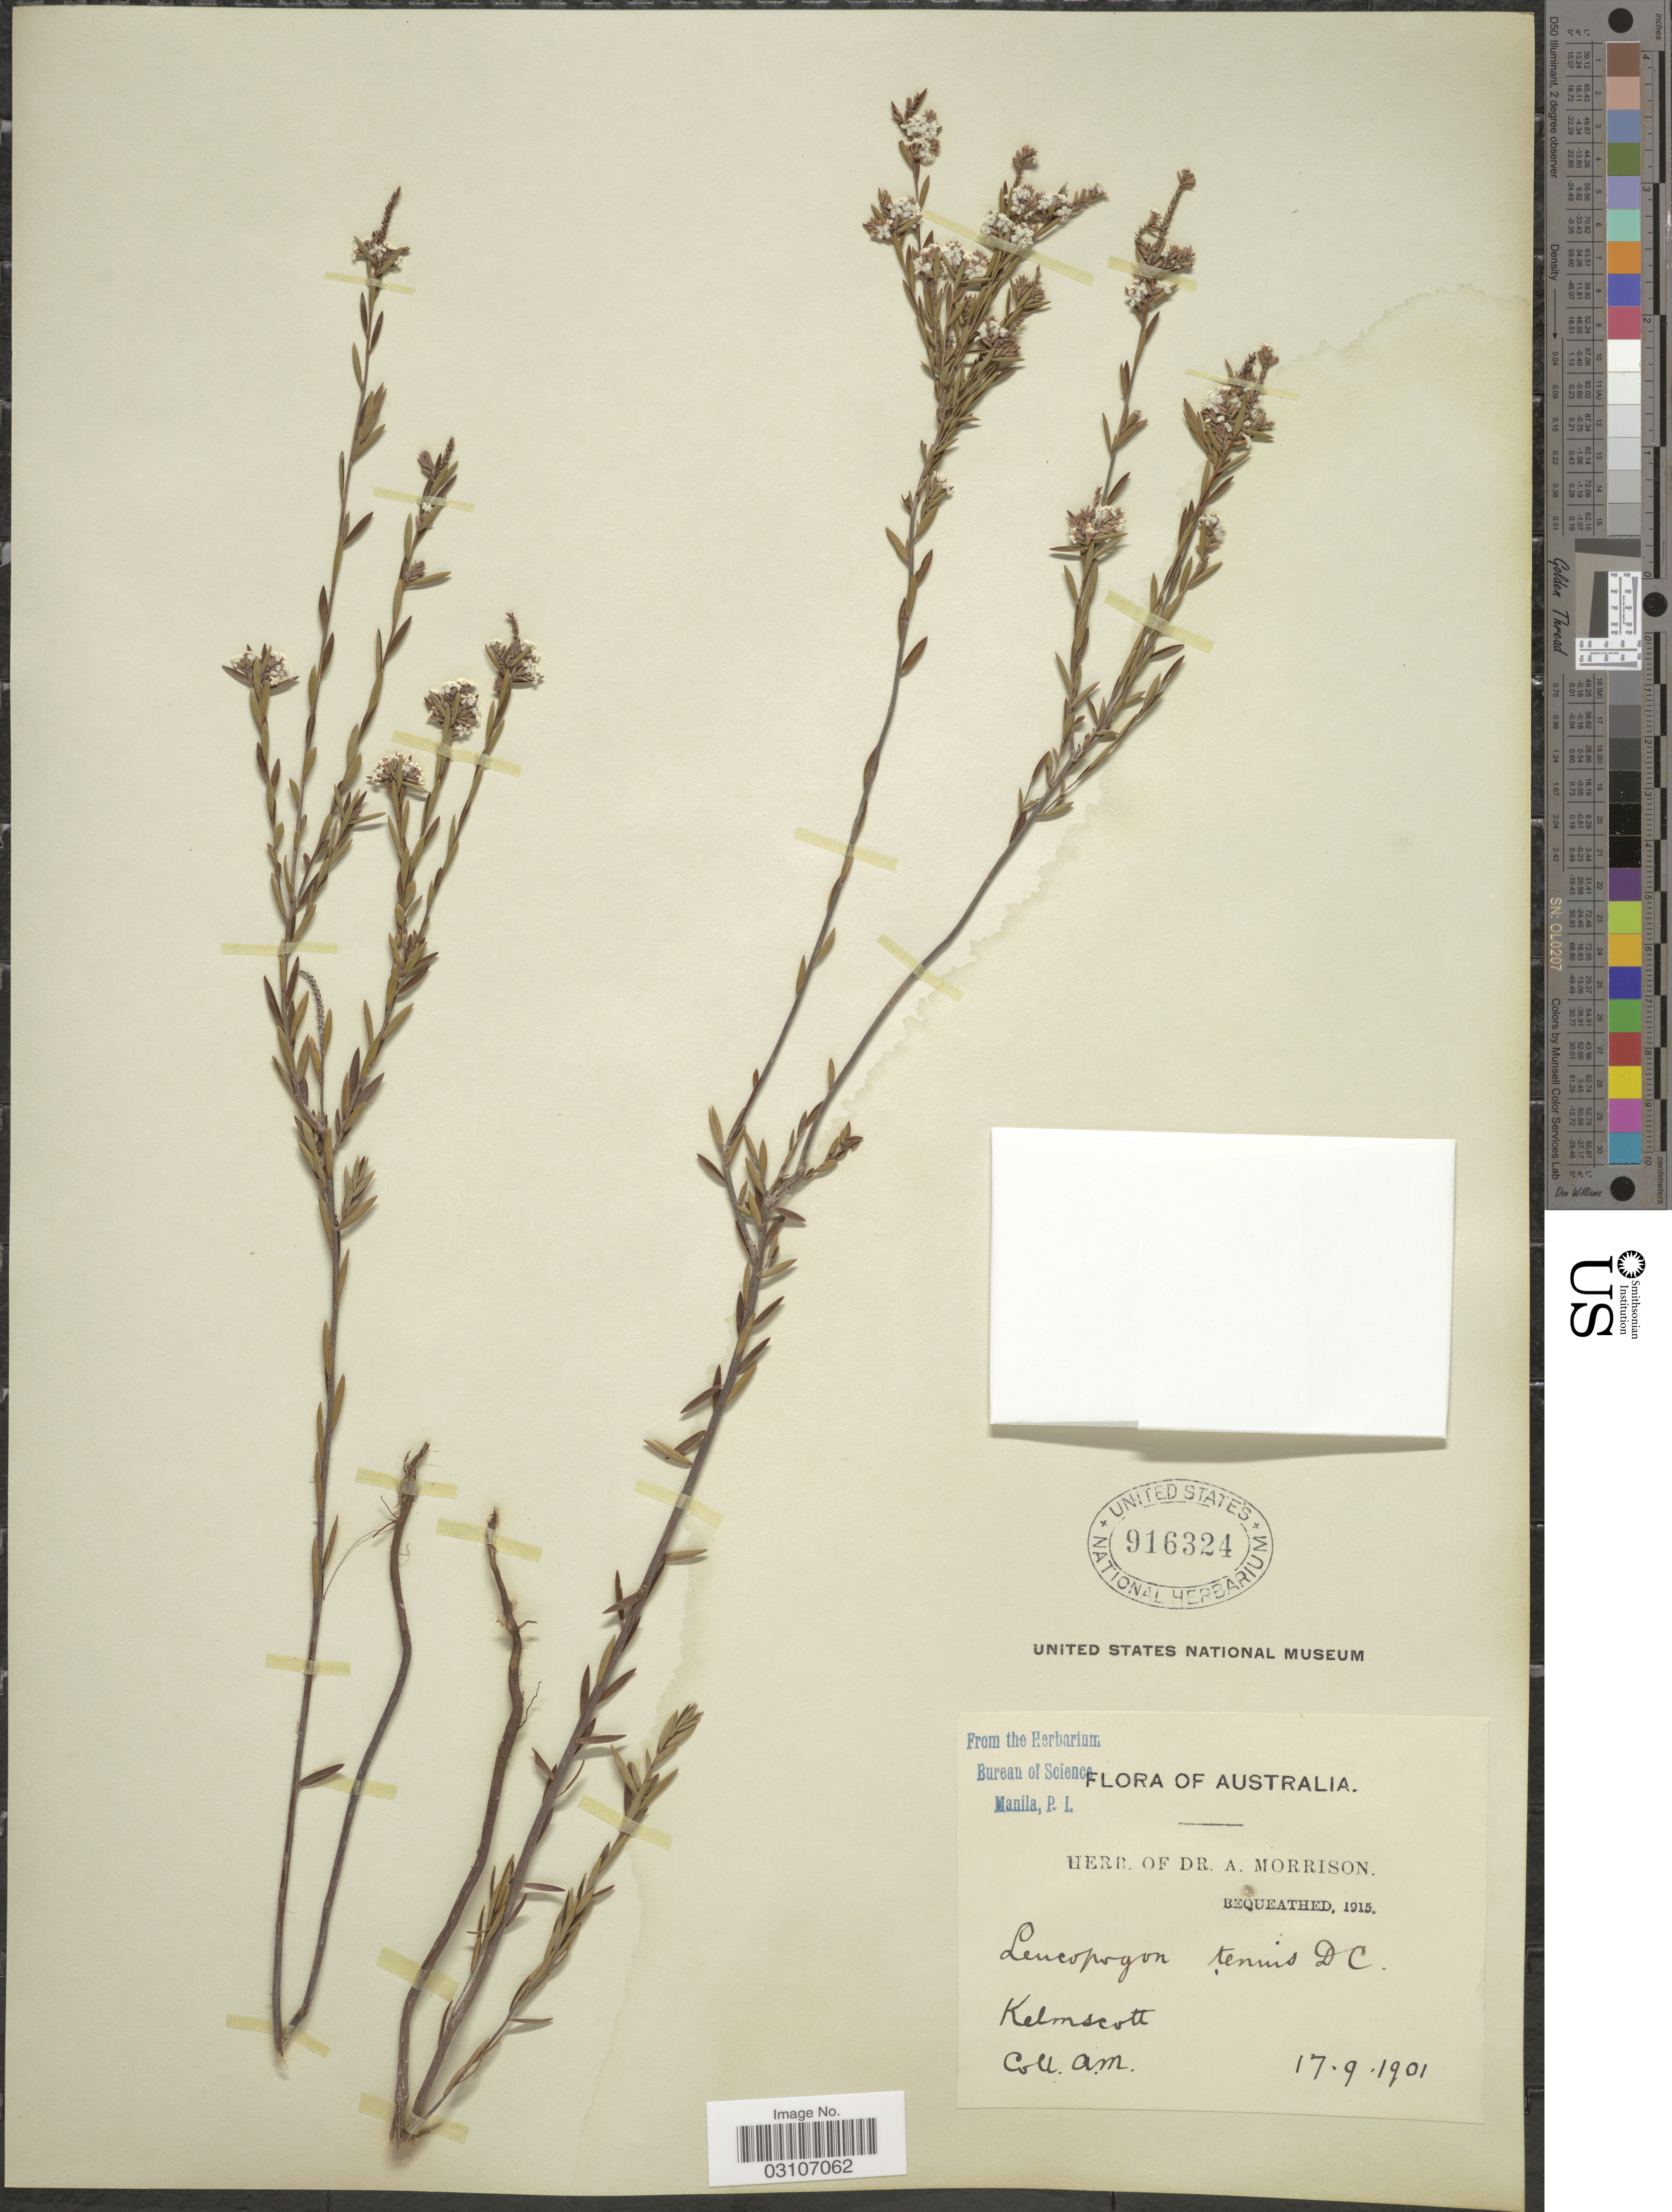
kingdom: Plantae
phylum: Tracheophyta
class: Magnoliopsida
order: Ericales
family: Ericaceae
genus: Leucopogon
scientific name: Leucopogon tenuis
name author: DC.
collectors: A. Morrison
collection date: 1901-09-17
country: Australia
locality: Kelmscott.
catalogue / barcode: US 916324